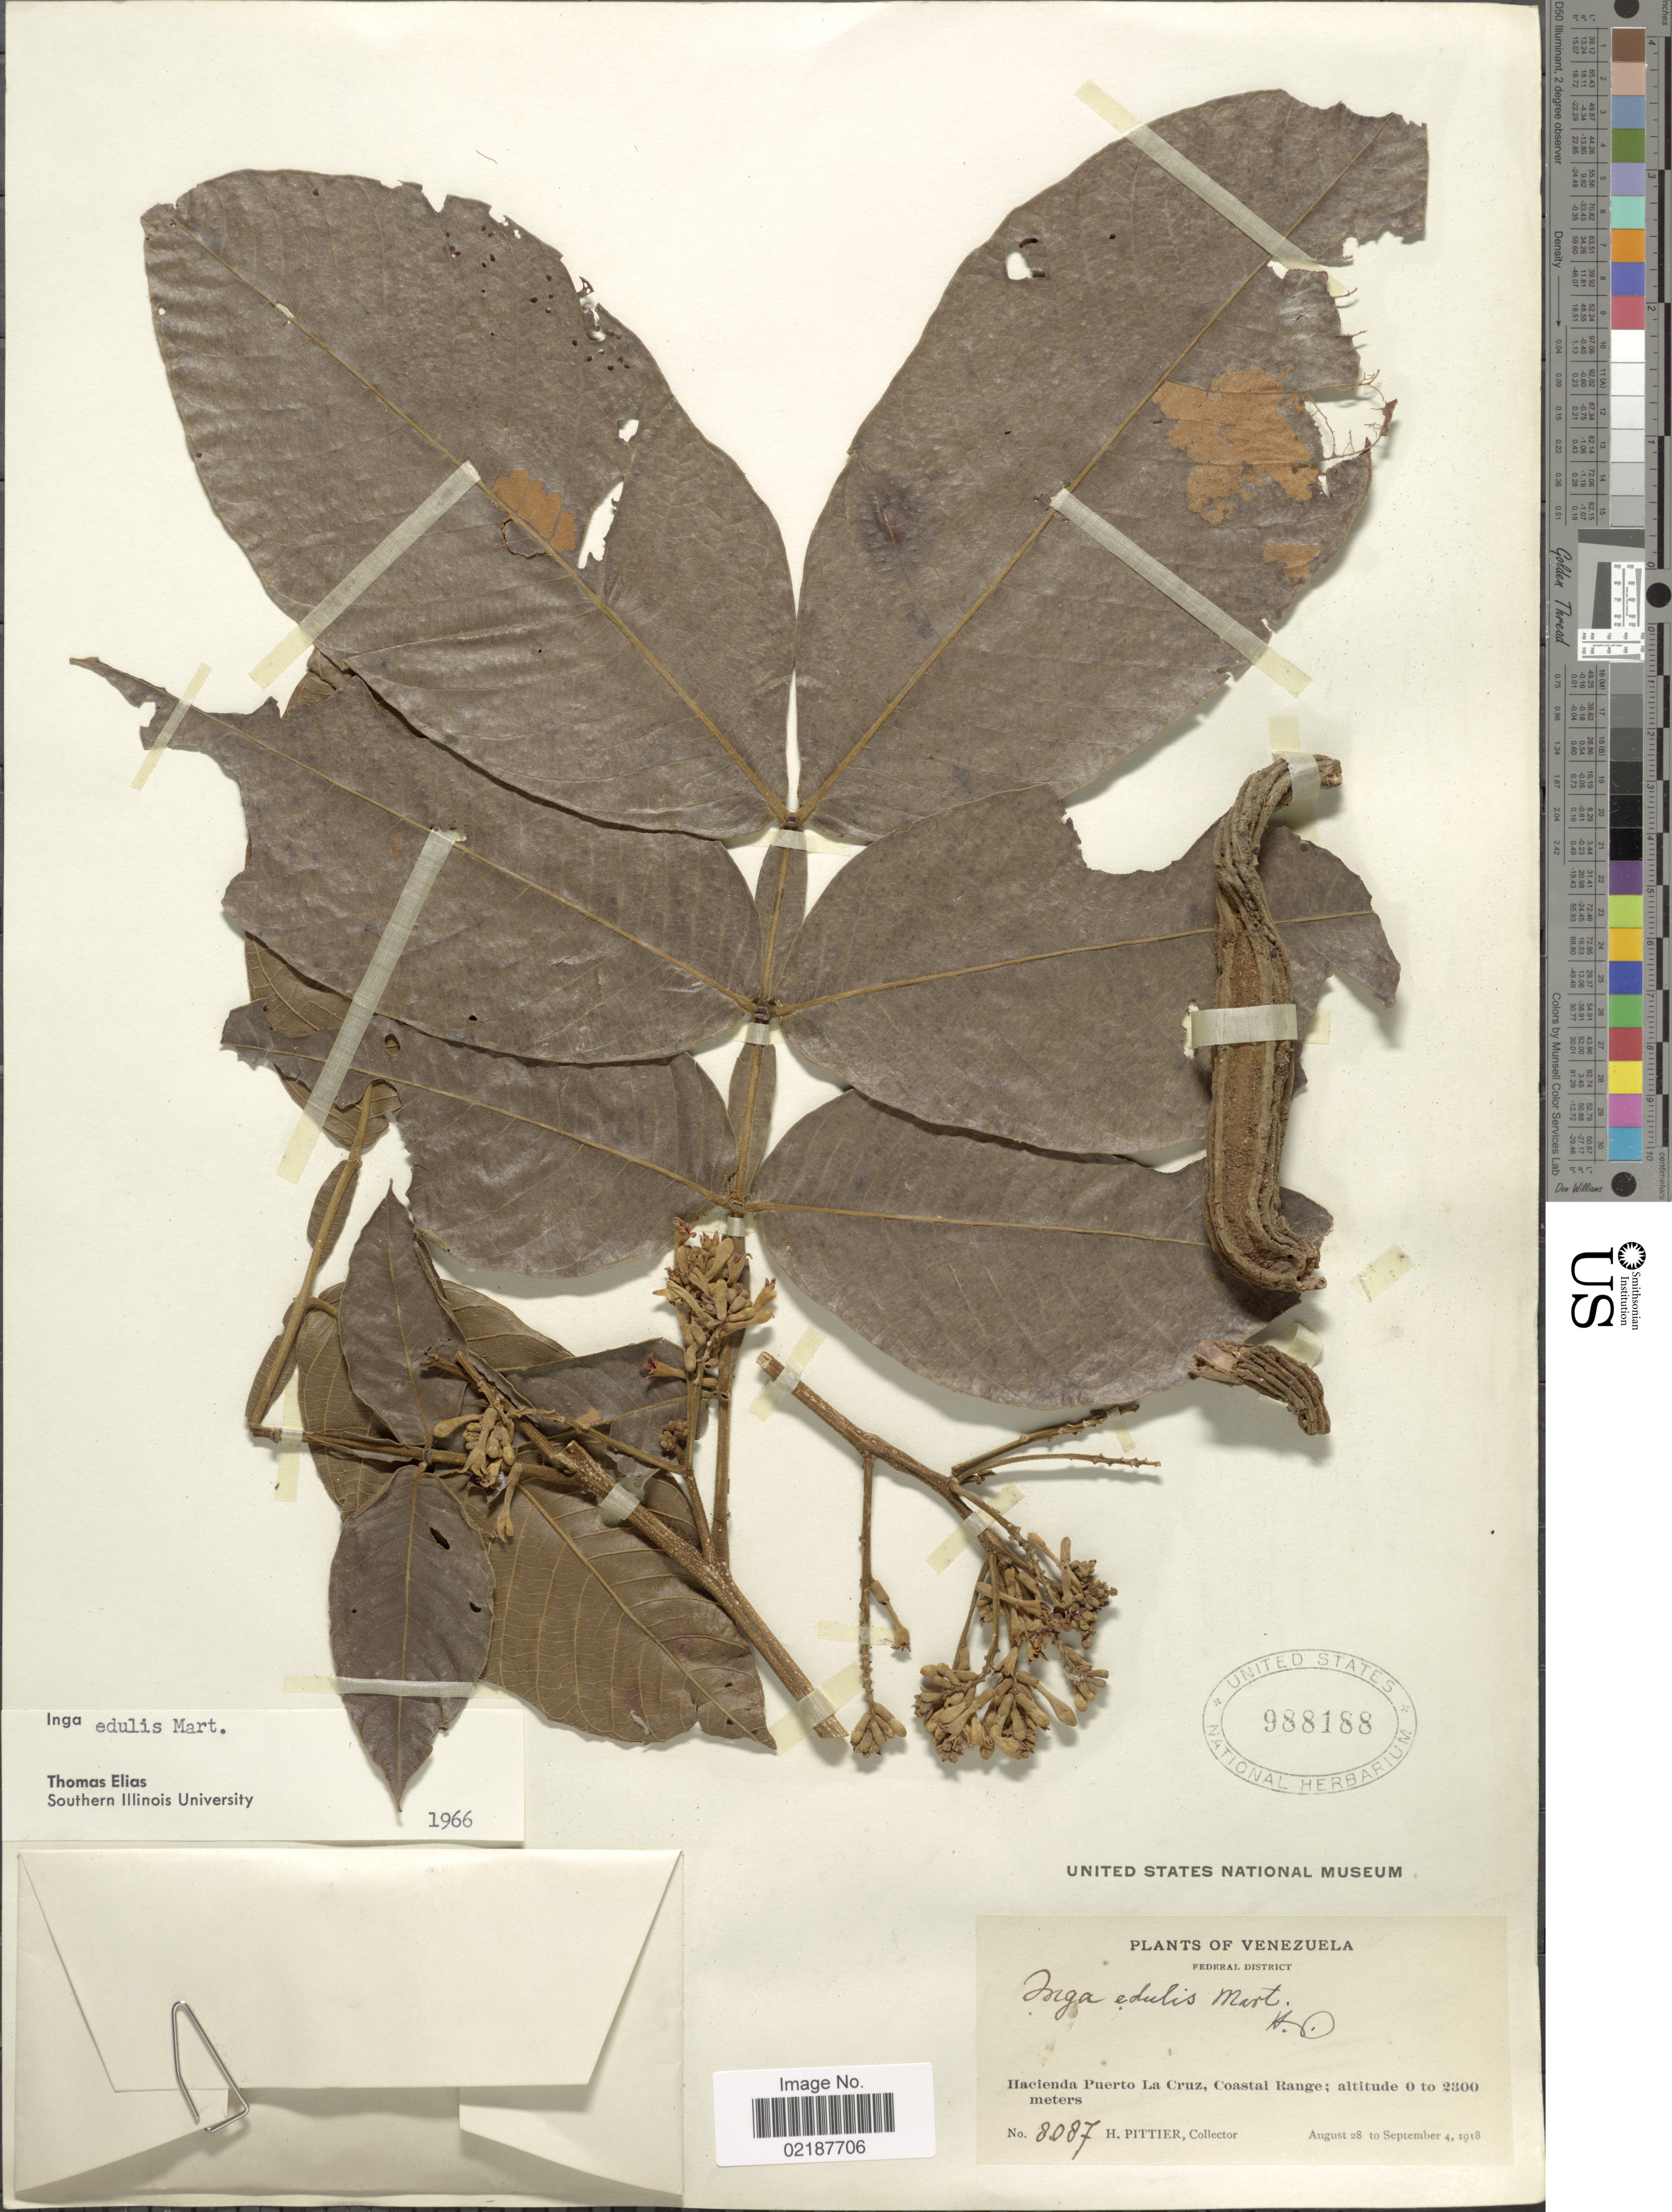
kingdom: Plantae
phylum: Tracheophyta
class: Magnoliopsida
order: Fabales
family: Fabaceae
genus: Inga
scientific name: Inga edulis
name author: Mart.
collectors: H. F. Pittier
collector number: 8087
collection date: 1918-08-28/1918-09-04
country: Venezuela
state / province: Distrito Federal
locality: Federal District, Hacienda Puerto La Cruz, Coastal Range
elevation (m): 0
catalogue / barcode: US 988188